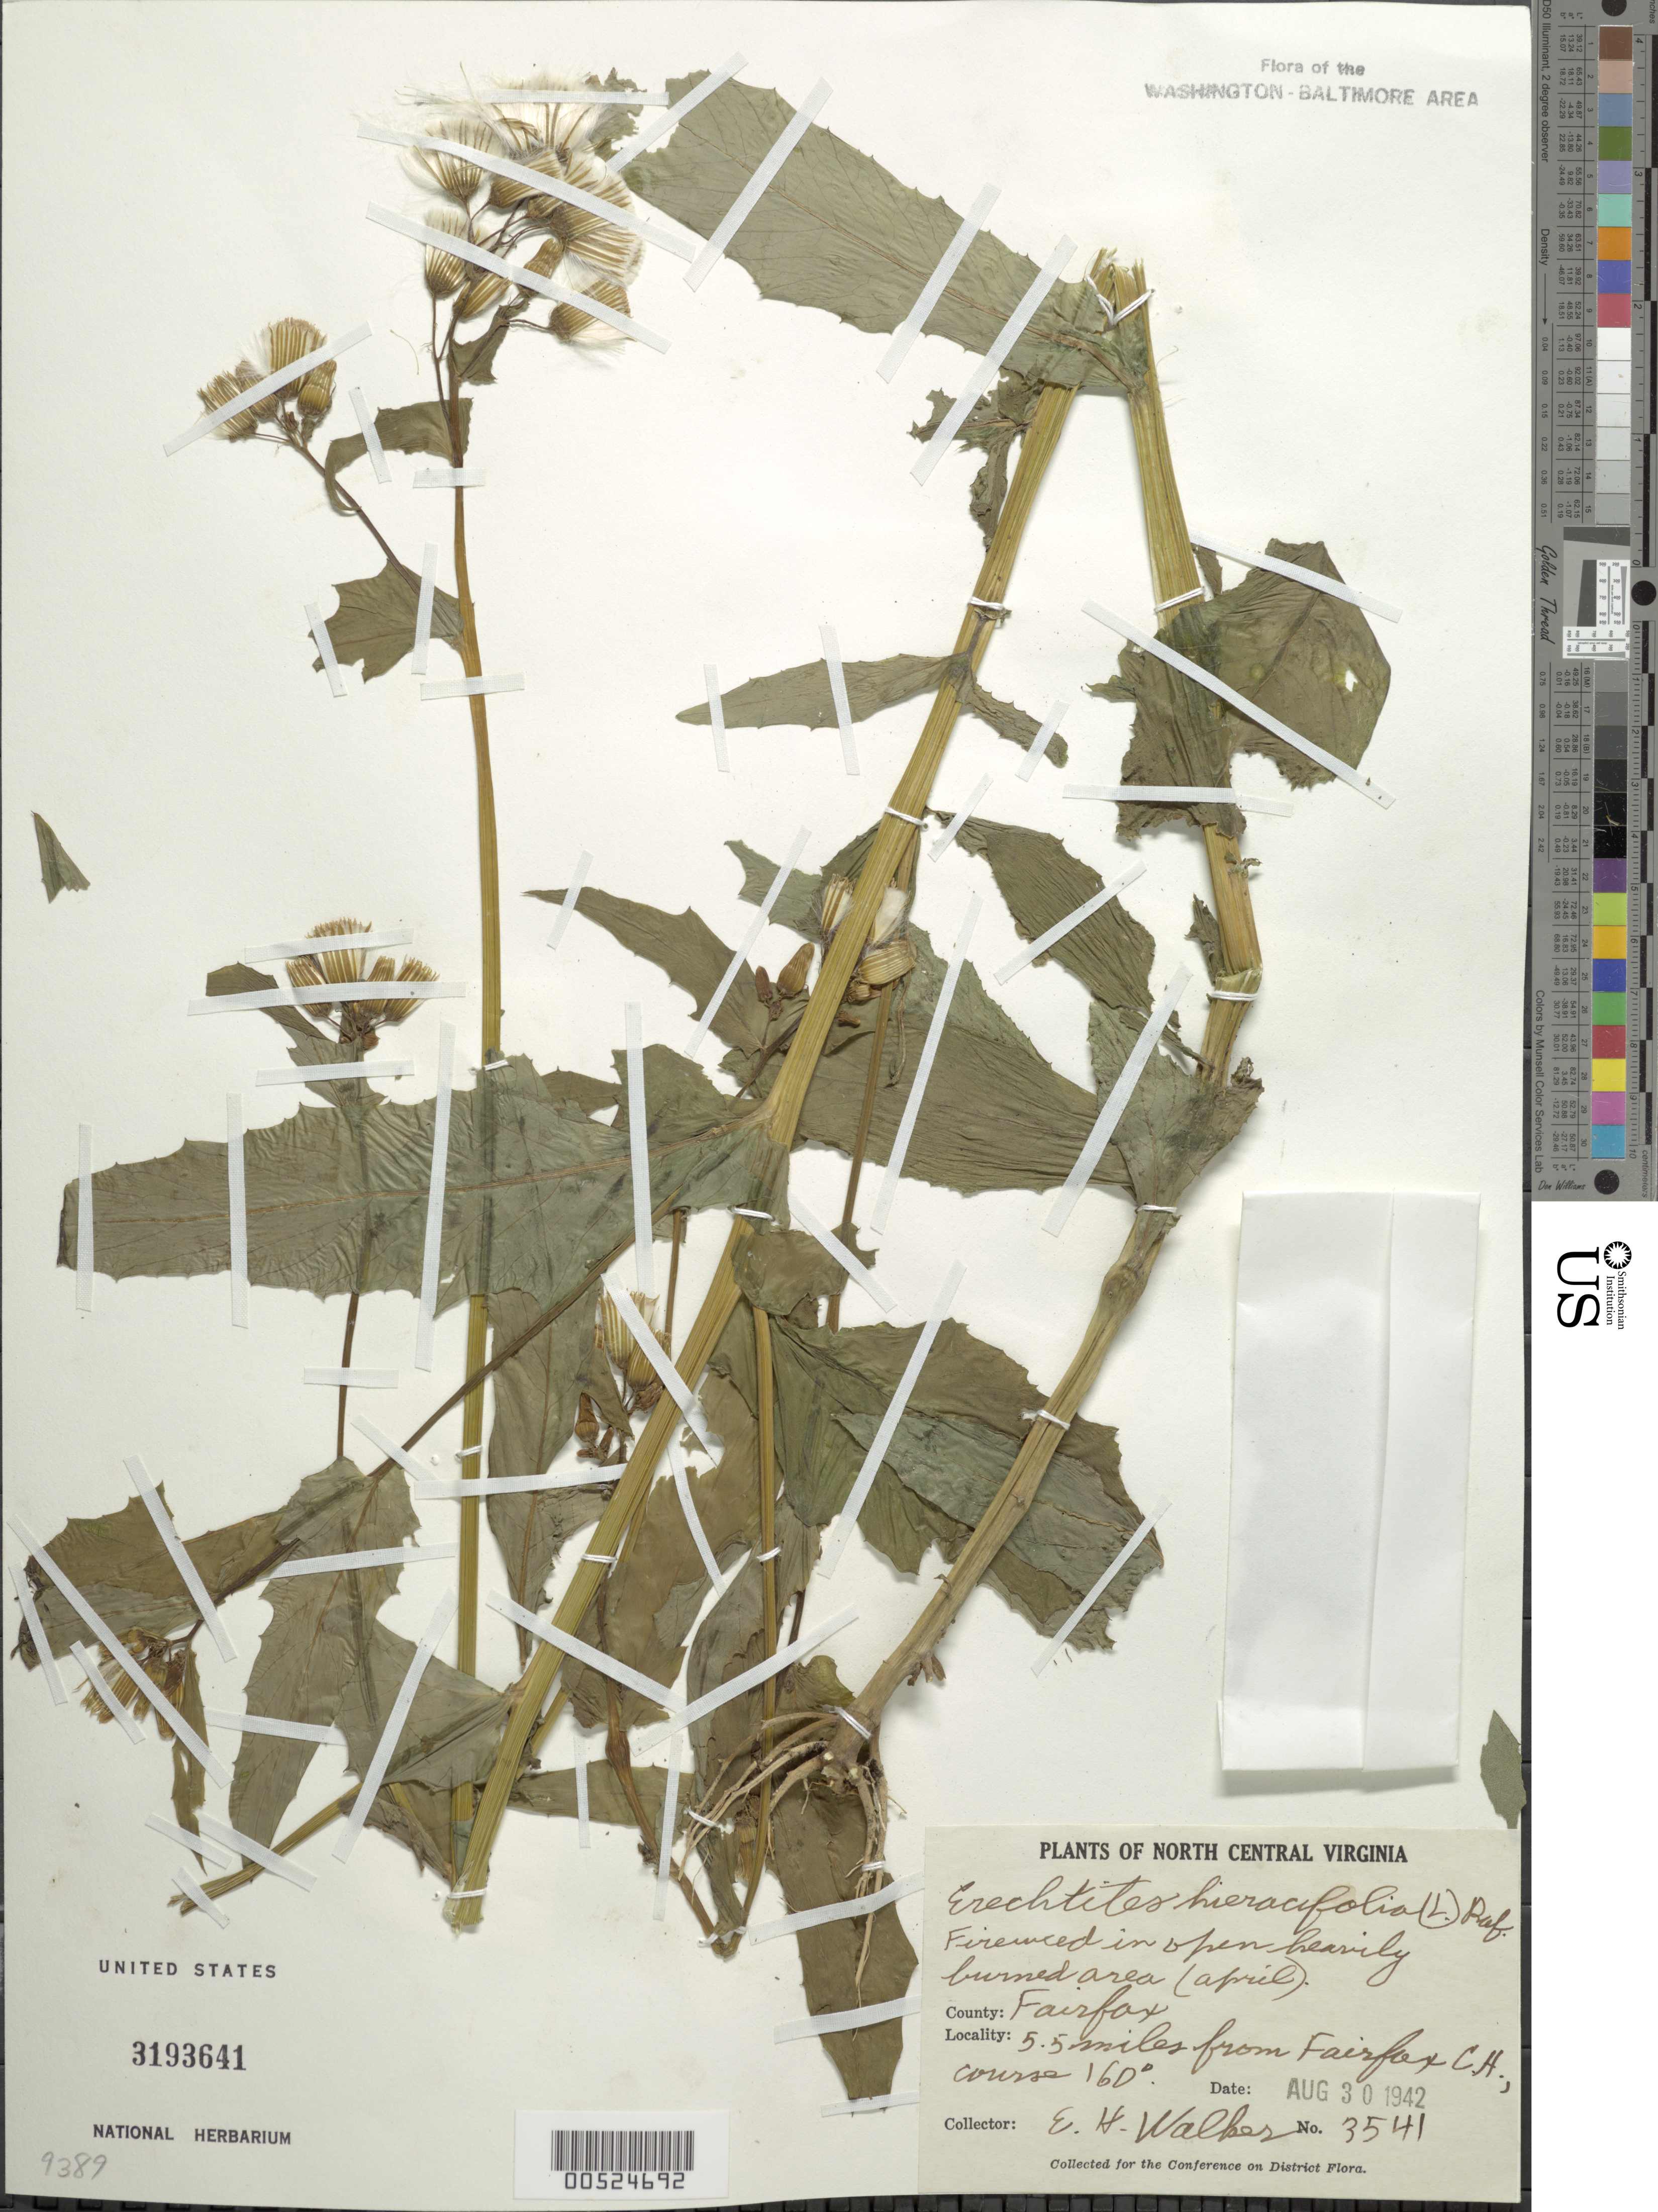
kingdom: Plantae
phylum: Tracheophyta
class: Magnoliopsida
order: Asterales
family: Asteraceae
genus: Erechtites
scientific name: Erechtites hieraciifolius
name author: (L.) Raf. ex DC.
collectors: E. H. Walker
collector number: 3541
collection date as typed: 30 Aug 1942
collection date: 1942-08-30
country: United States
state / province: Virginia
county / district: Fairfax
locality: Fairfax Courthouse, 5.5 mi. from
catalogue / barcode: US 3193641